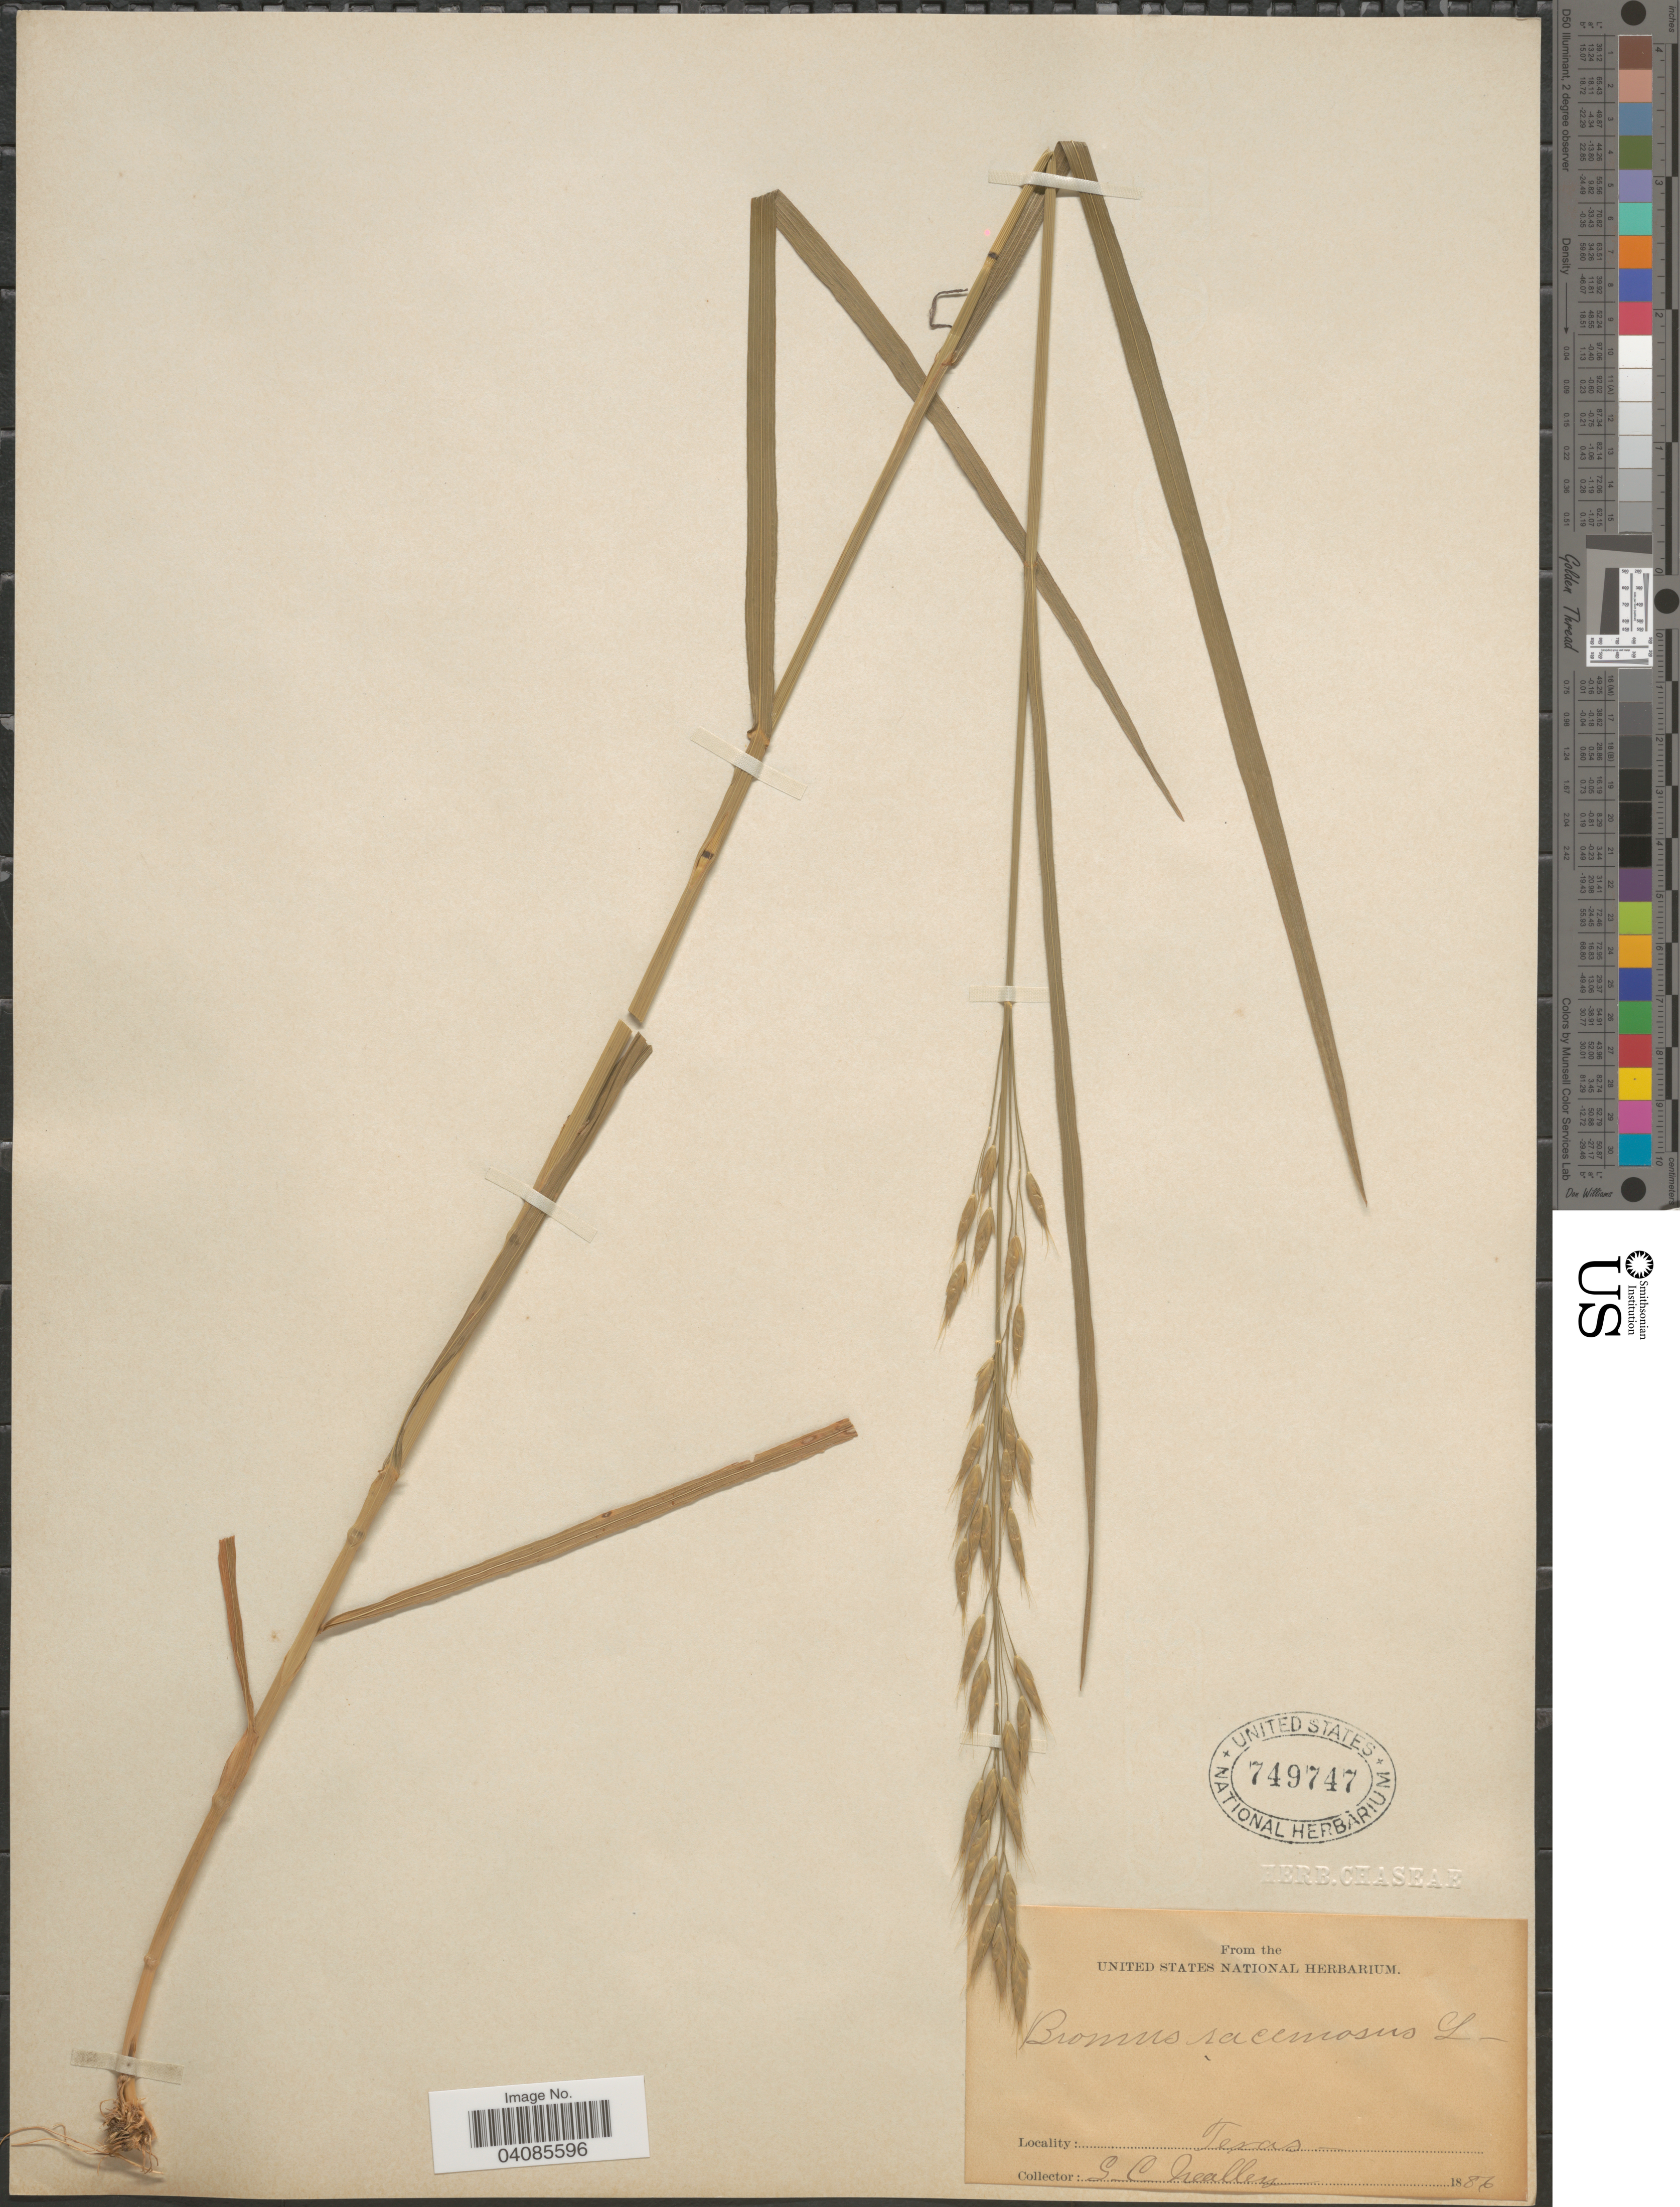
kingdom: Plantae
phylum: Tracheophyta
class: Liliopsida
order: Poales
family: Poaceae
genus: Bromus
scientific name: Bromus sitchensis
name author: Trin. in Bong.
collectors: G. C. Nealley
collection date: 1886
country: United States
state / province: Texas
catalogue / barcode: US 749747